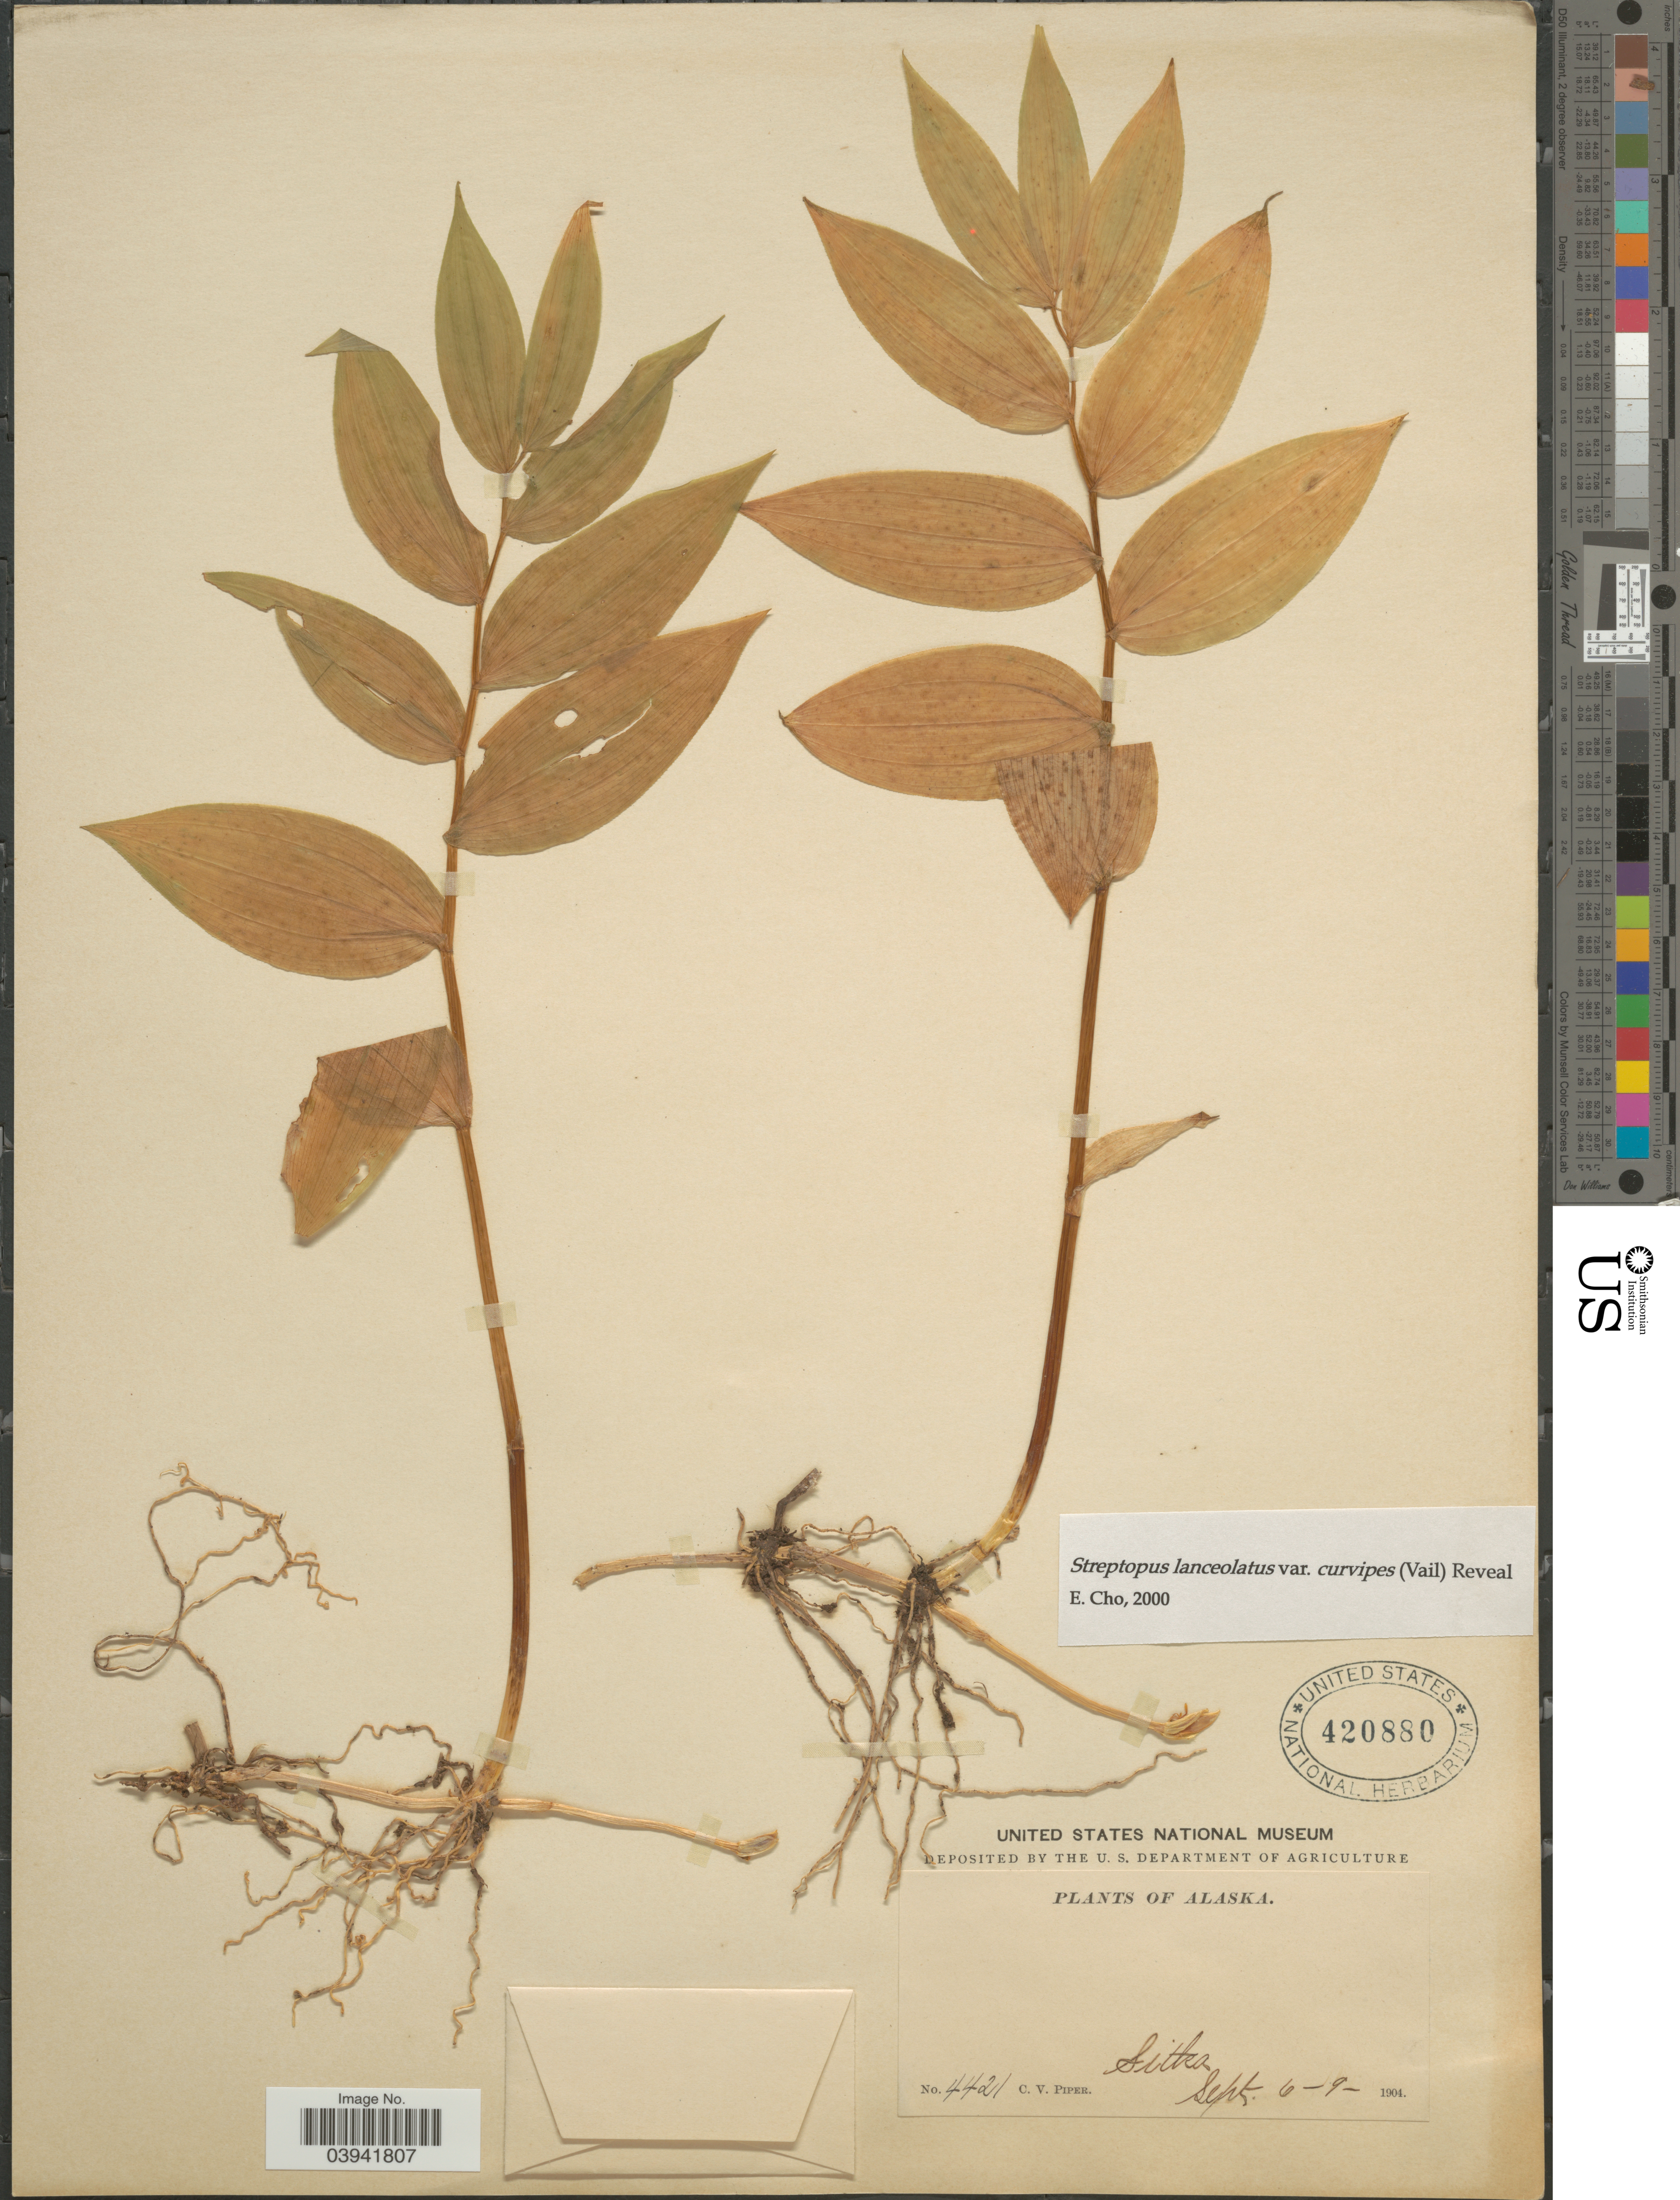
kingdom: Plantae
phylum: Tracheophyta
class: Liliopsida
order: Liliales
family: Liliaceae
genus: Streptopus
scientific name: Streptopus lanceolatus var. curvipes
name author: (Vail) Reveal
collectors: C. V. Piper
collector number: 4421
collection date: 1904-09-06/1904-09-09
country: United States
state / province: Alaska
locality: Sitka.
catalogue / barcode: US 420880